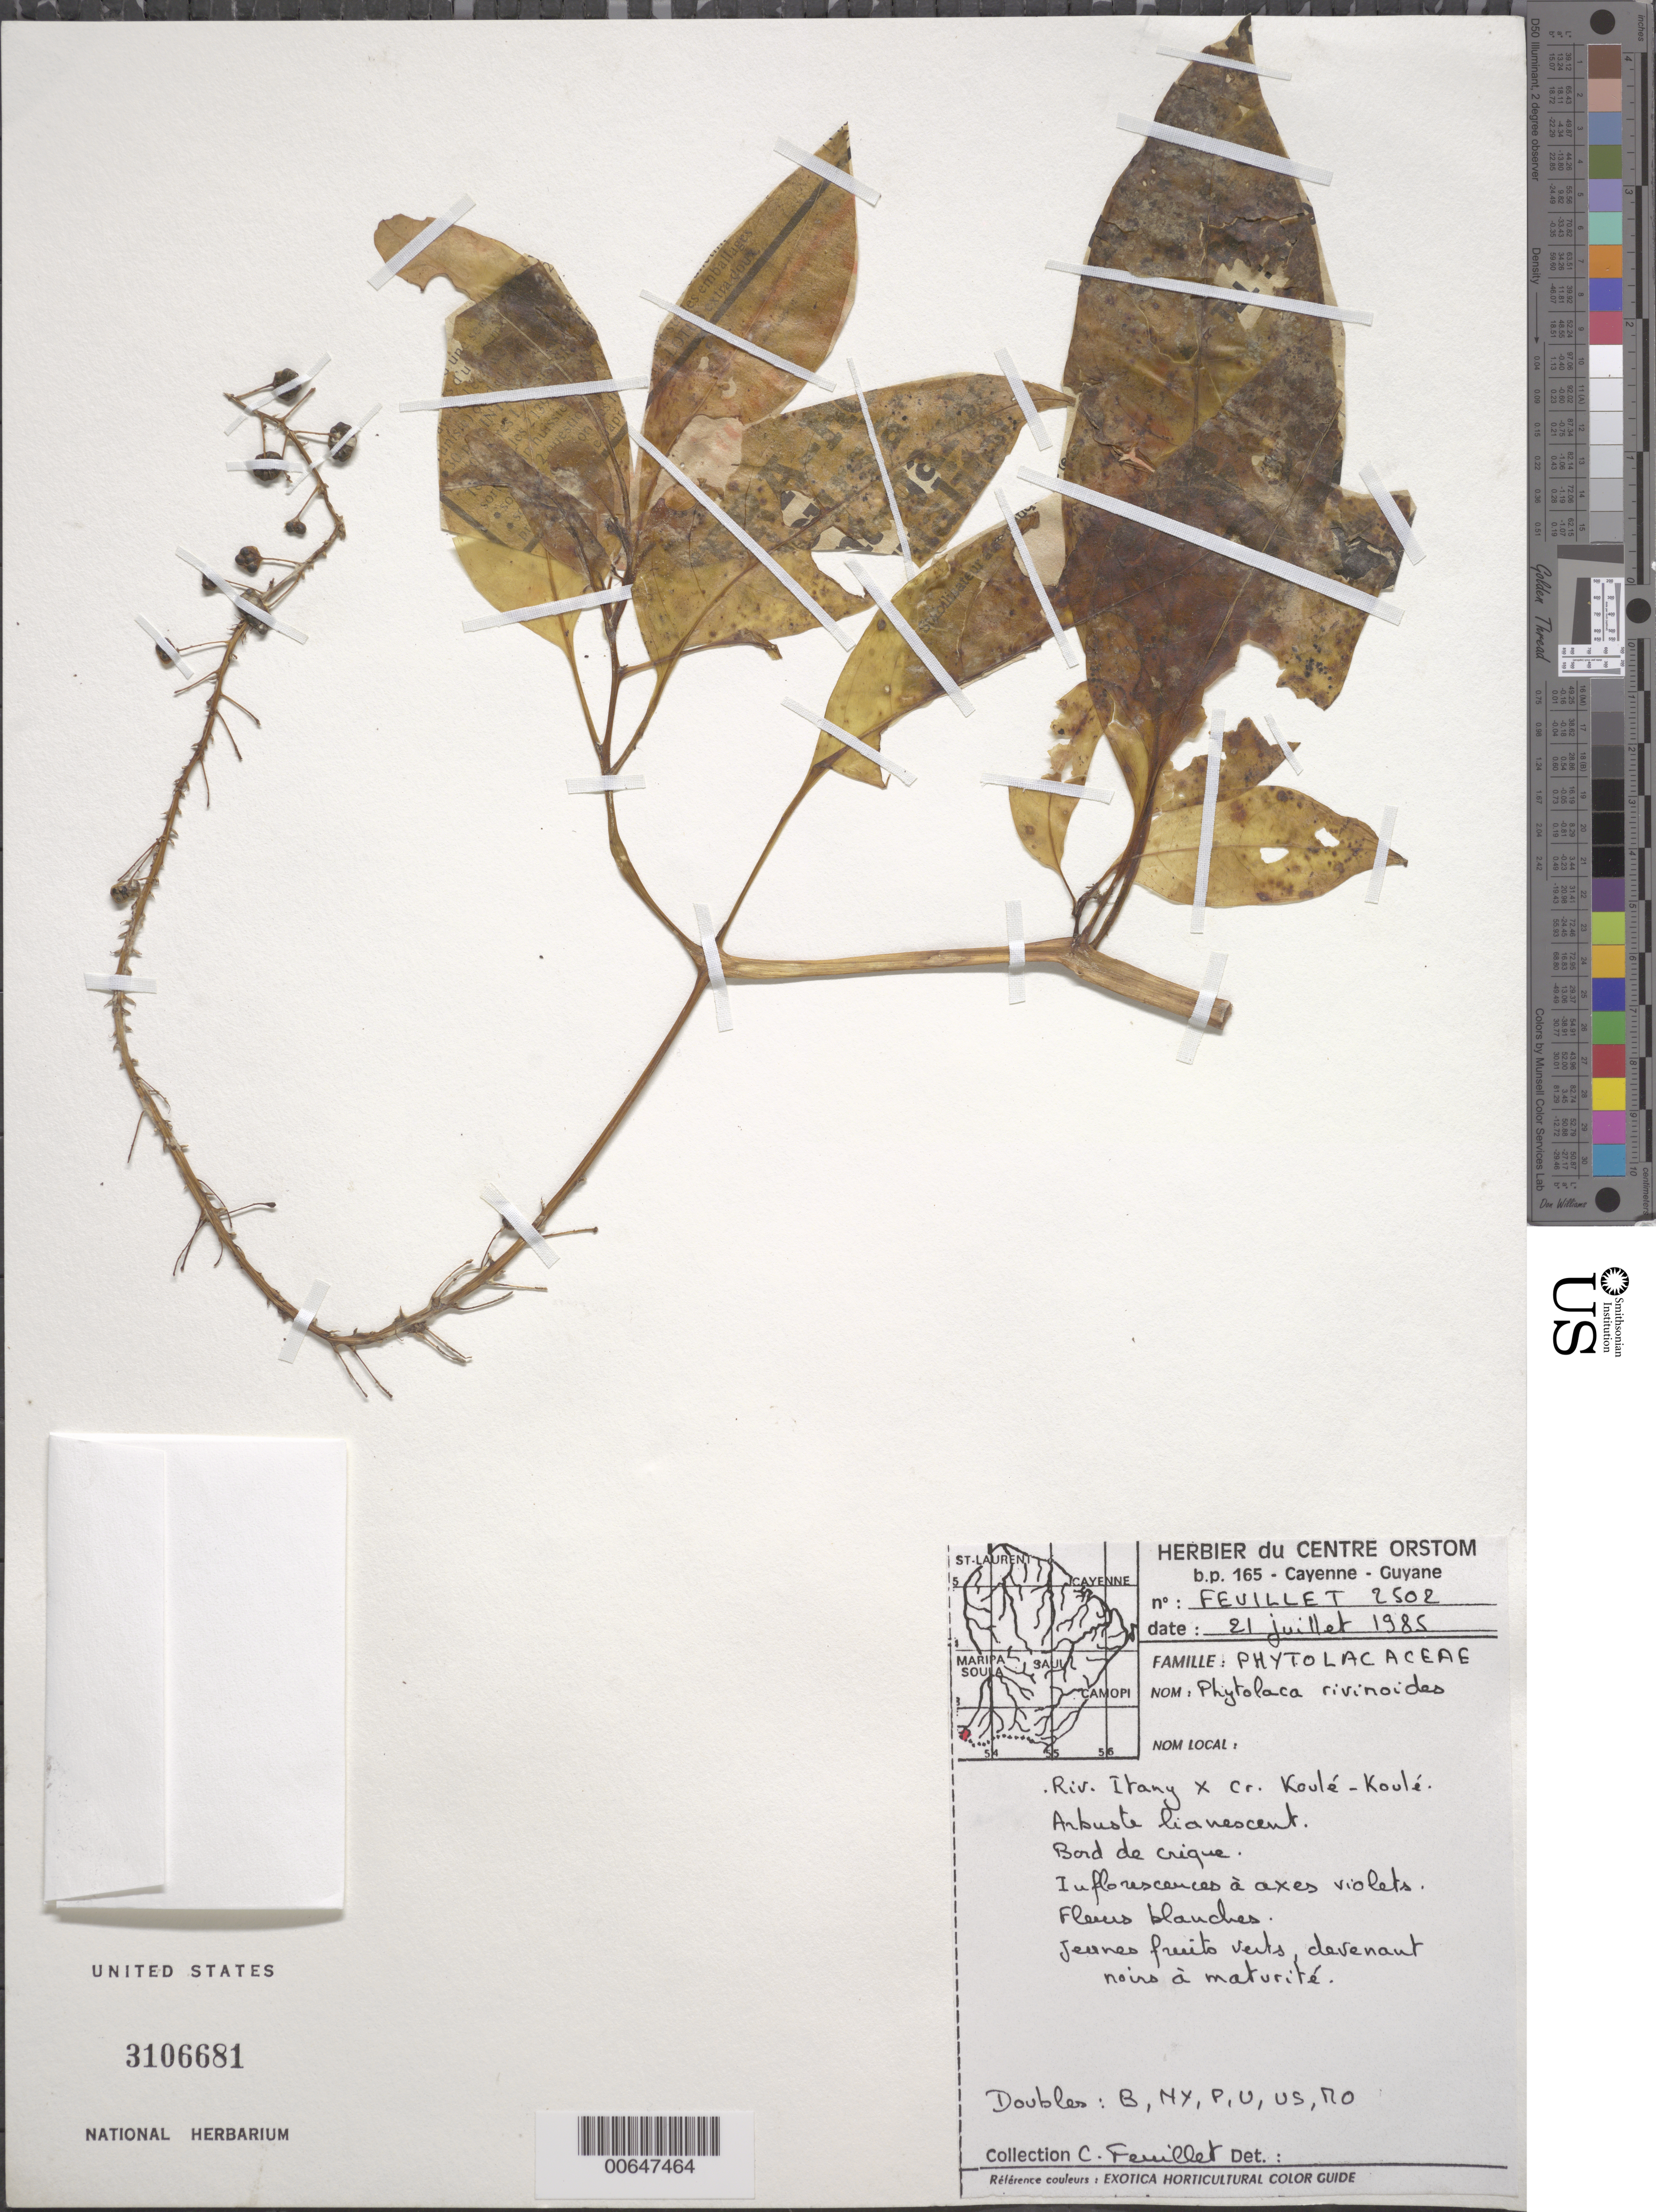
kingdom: Plantae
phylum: Tracheophyta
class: Magnoliopsida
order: Caryophyllales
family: Phytolaccaceae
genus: Phytolacca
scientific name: Phytolacca rivinoides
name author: Kunth & C.D. Bouché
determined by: DeFilipps, R. A.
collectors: C. Feuillet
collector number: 2502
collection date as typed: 21 Jul 1985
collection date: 1985-07-21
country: French Guiana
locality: Rivière Itany, confluent avec de la crique Koulé-Koulé, Monts Tumuc-Humac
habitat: Along creek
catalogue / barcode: US 3106681